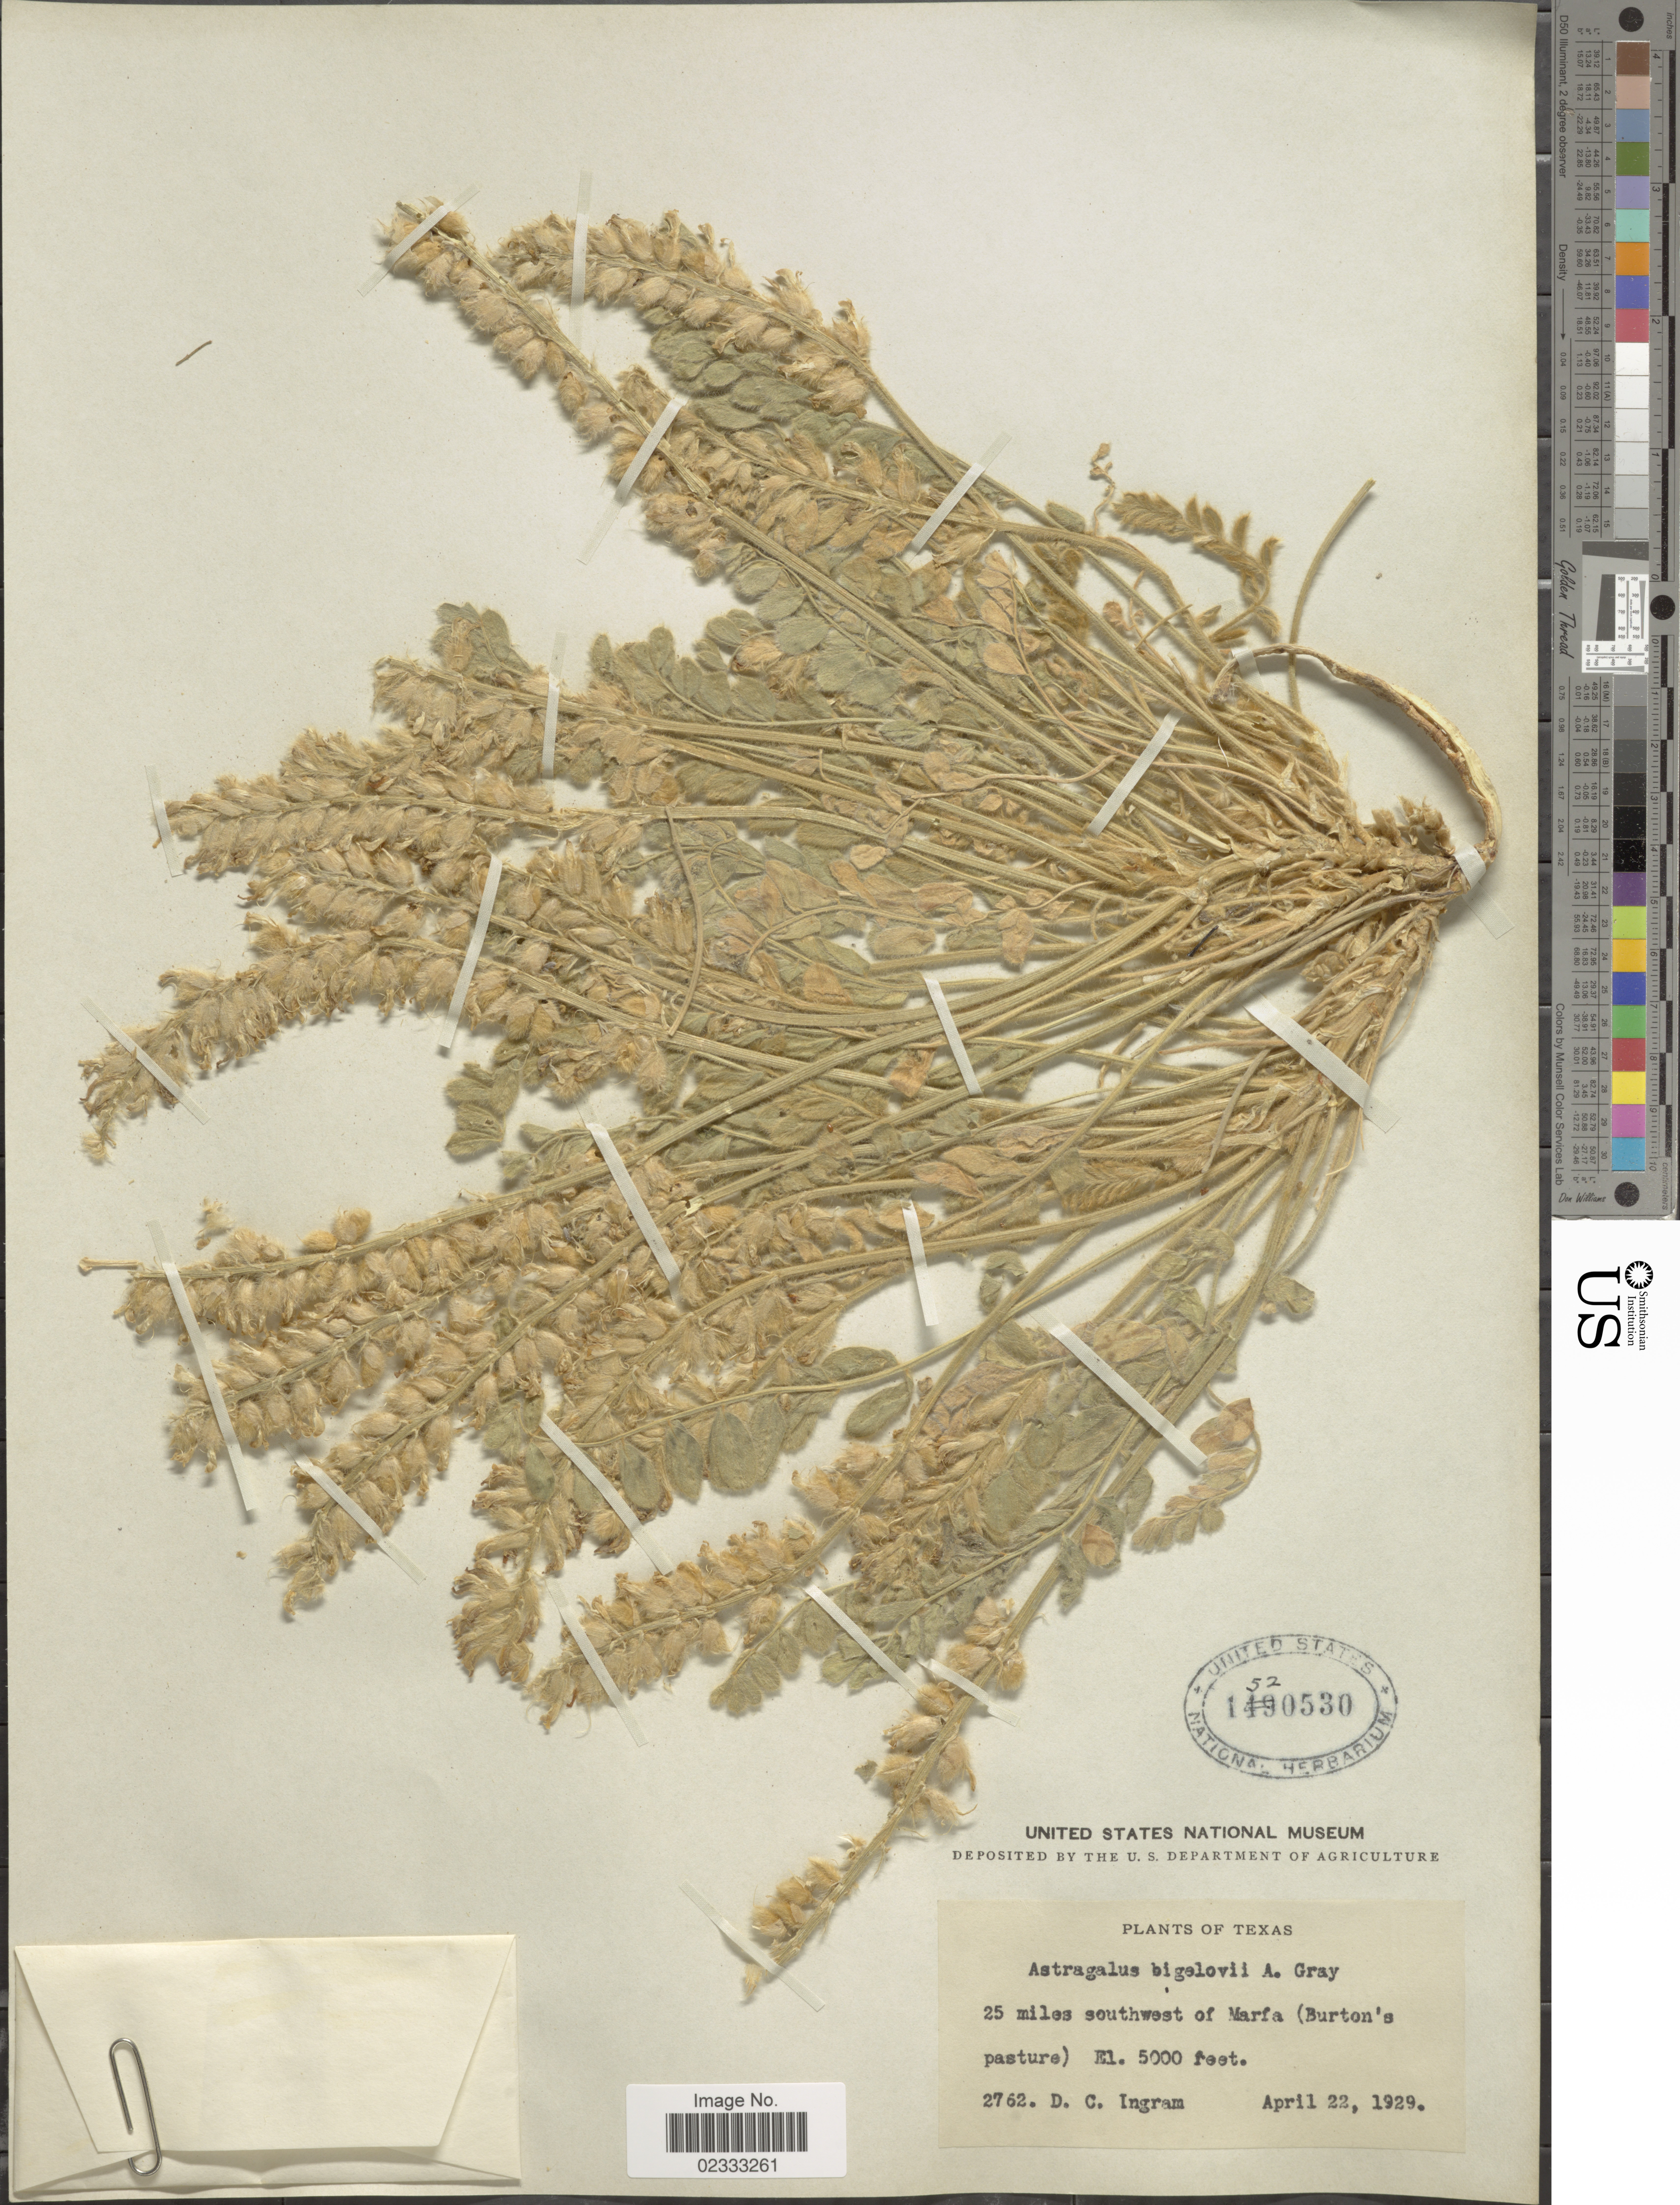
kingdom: Plantae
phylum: Tracheophyta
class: Magnoliopsida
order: Fabales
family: Fabaceae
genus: Astragalus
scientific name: Astragalus mollissimus var. bigelovii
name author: (A. Gray) Barneby ex B.L. Turner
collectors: D. C. Ingram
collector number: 2762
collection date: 1929-04-22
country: United States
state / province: Texas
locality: Texas, 25 miles southwest of Maria (Burton's Pasture).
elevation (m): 1524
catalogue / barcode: US 1520530